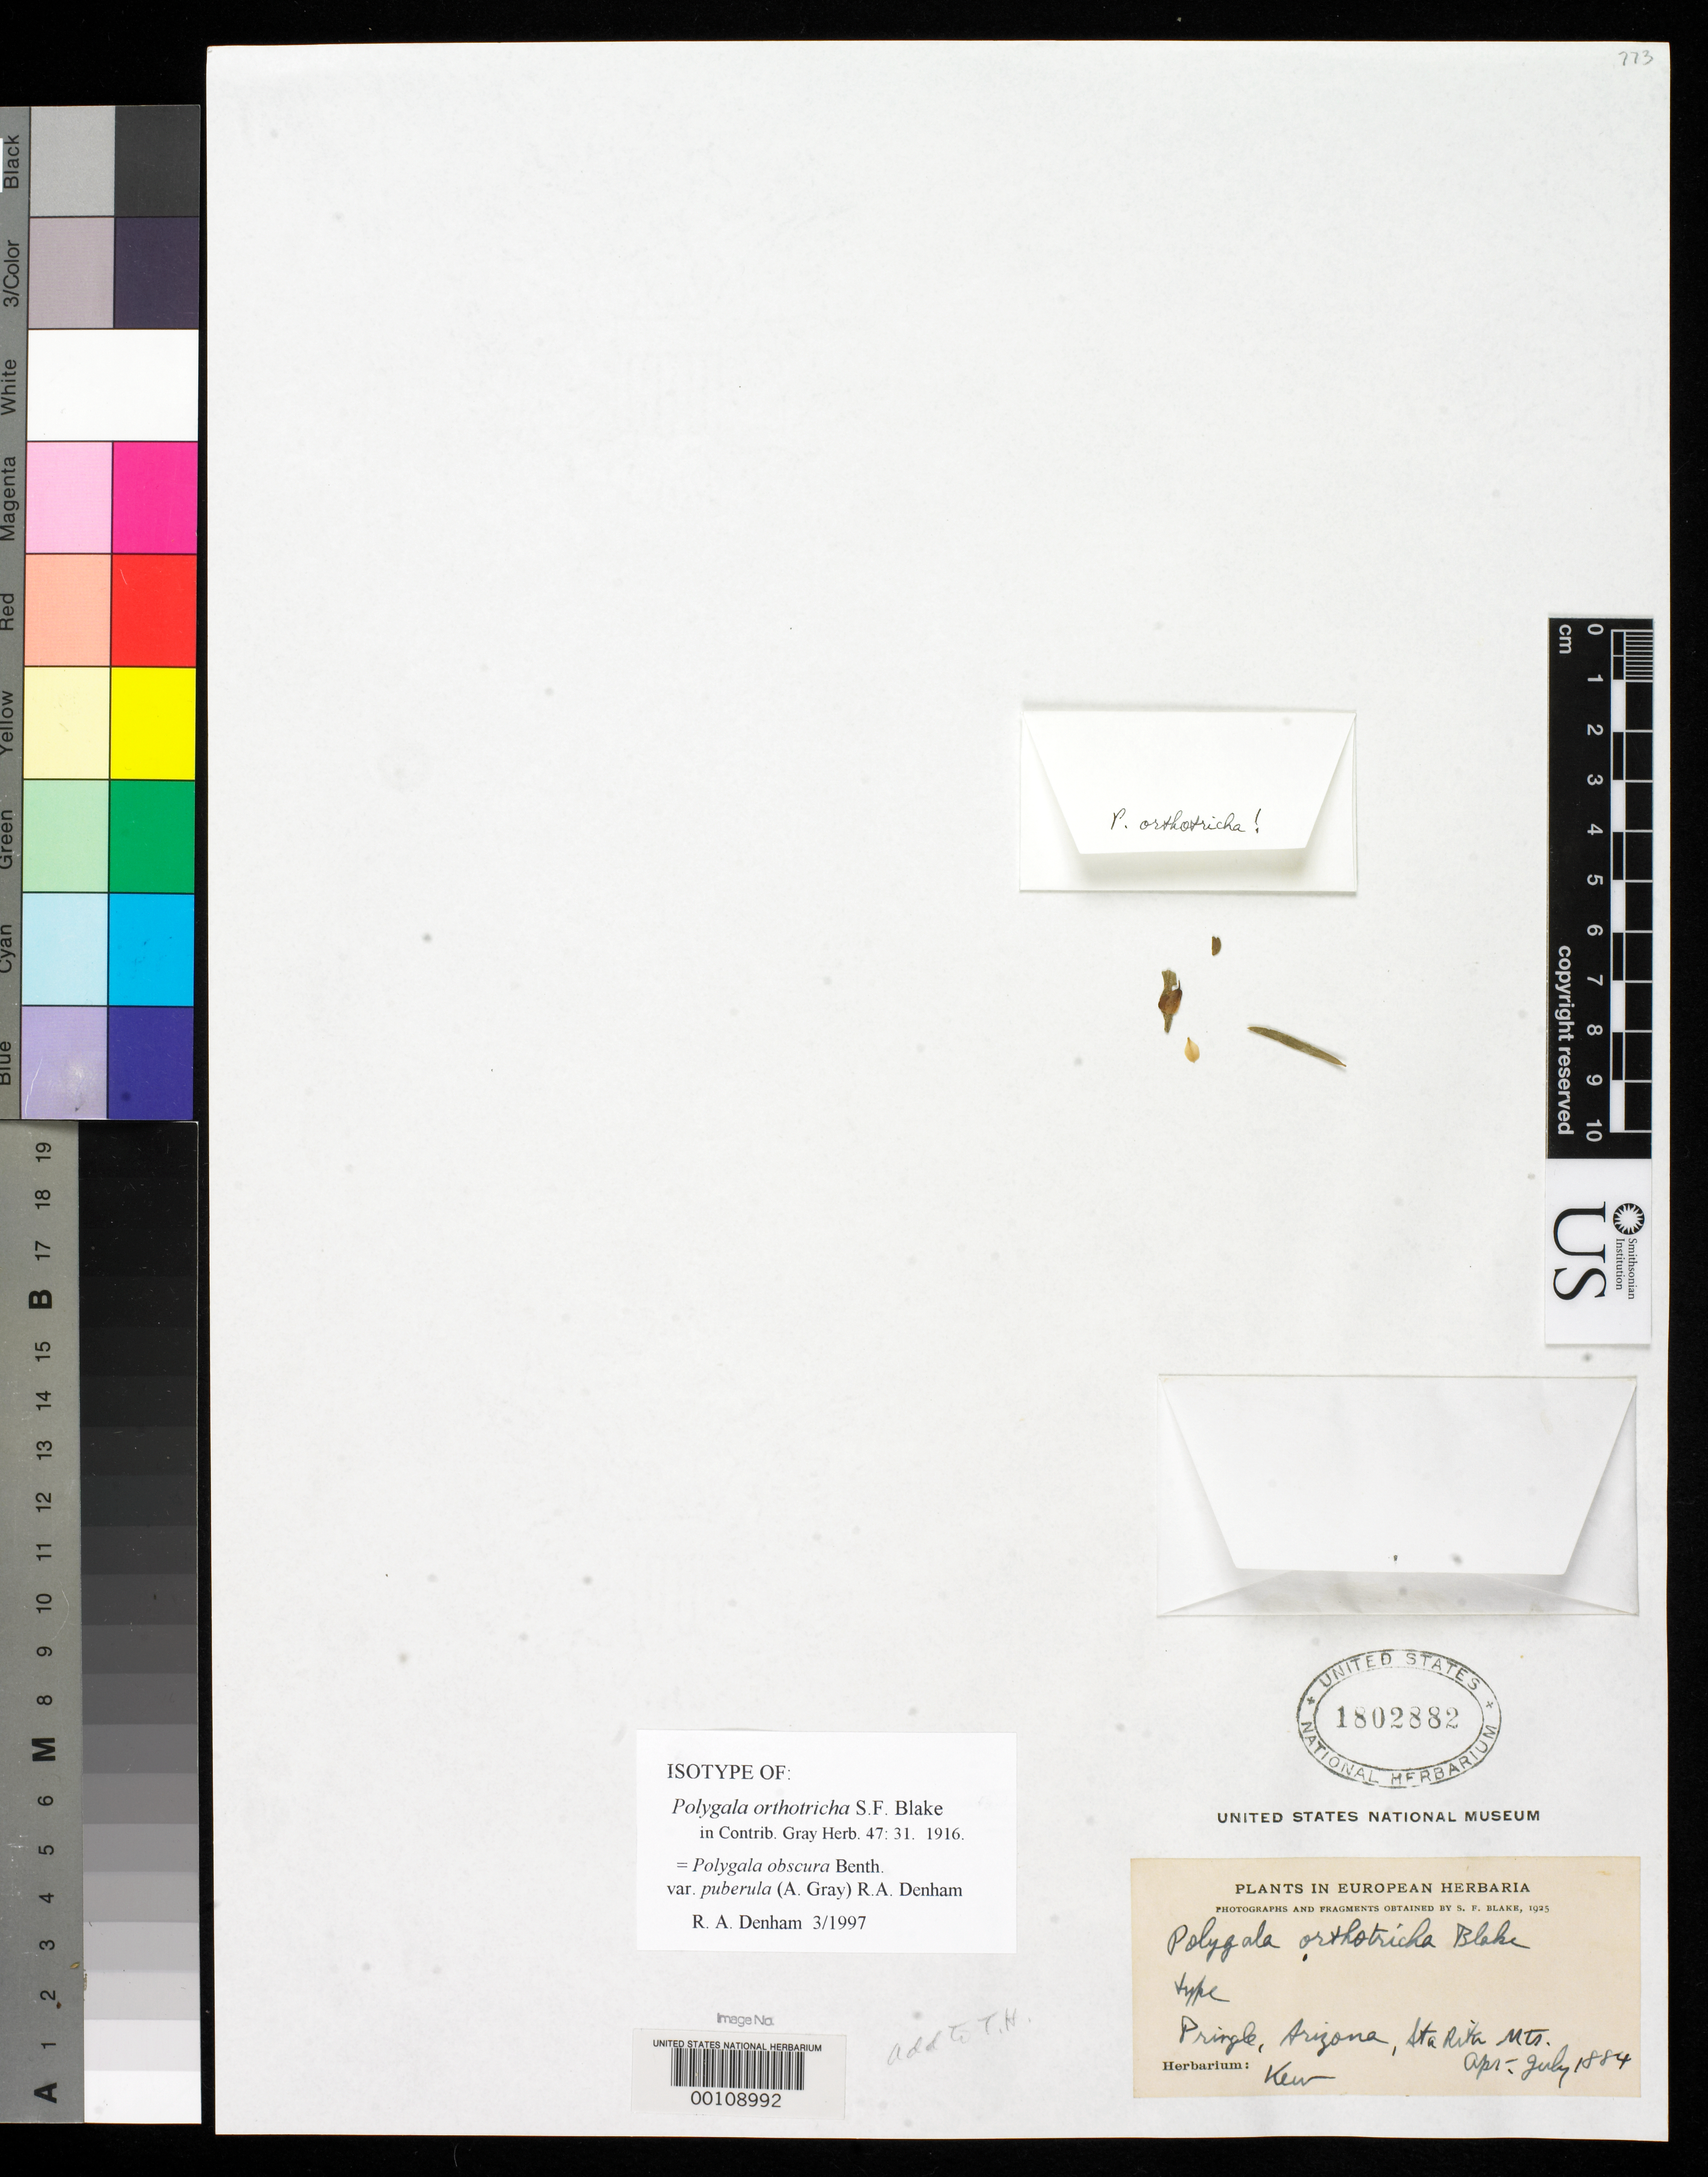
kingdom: Plantae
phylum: Tracheophyta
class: Magnoliopsida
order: Fabales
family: Polygalaceae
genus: Polygala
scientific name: Polygala orthotricha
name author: S.F. Blake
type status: Isotype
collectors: C. G. Pringle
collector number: p.p.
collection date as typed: Apr 1884 to -- Jul 1884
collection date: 1884-04/1884-07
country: United States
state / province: Arizona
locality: Foothills of Santa Rita Mts.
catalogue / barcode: US 1802882